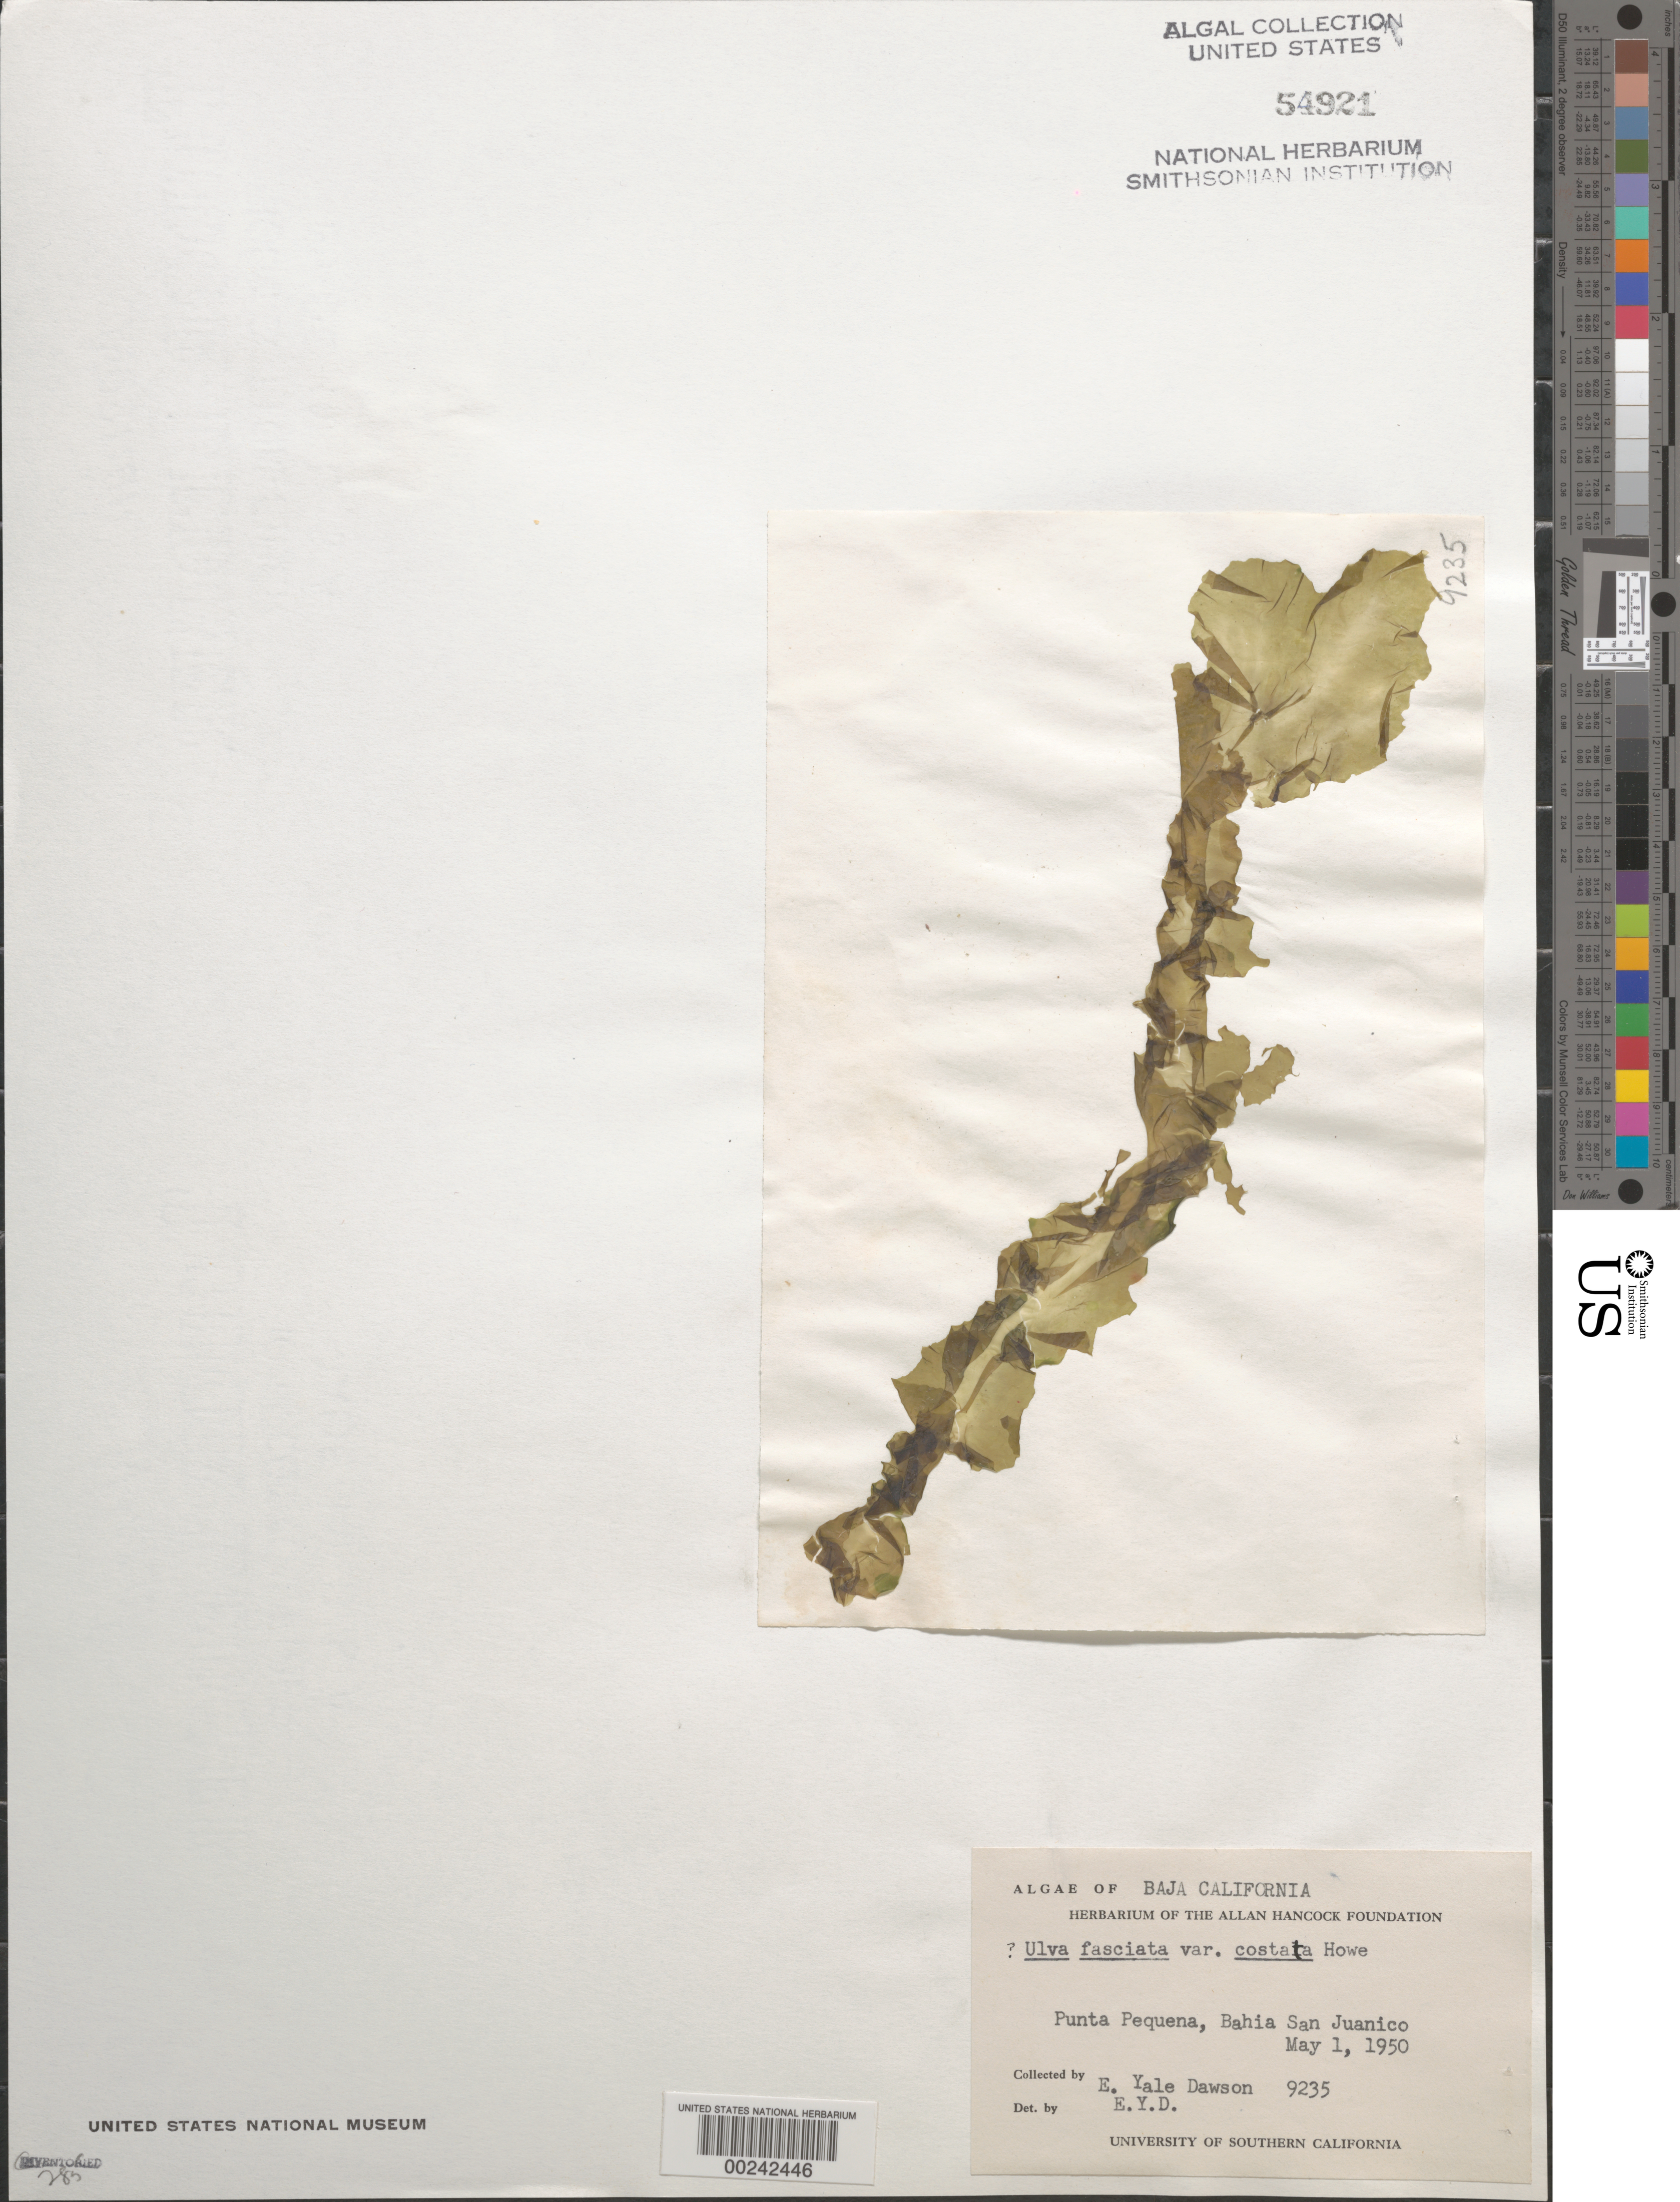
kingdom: Plantae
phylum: Chlorophyta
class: Ulvophyceae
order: Ulvales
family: Ulvaceae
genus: Ulva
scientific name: Ulva lactuca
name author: L.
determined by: Algae name updating Project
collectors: E. Y. Dawson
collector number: EYD 9235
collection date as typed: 01 May 1950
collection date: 1950-05-01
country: Mexico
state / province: Baja California Sur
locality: Punta Pequena, Bahia San Juanico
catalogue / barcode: US 54921